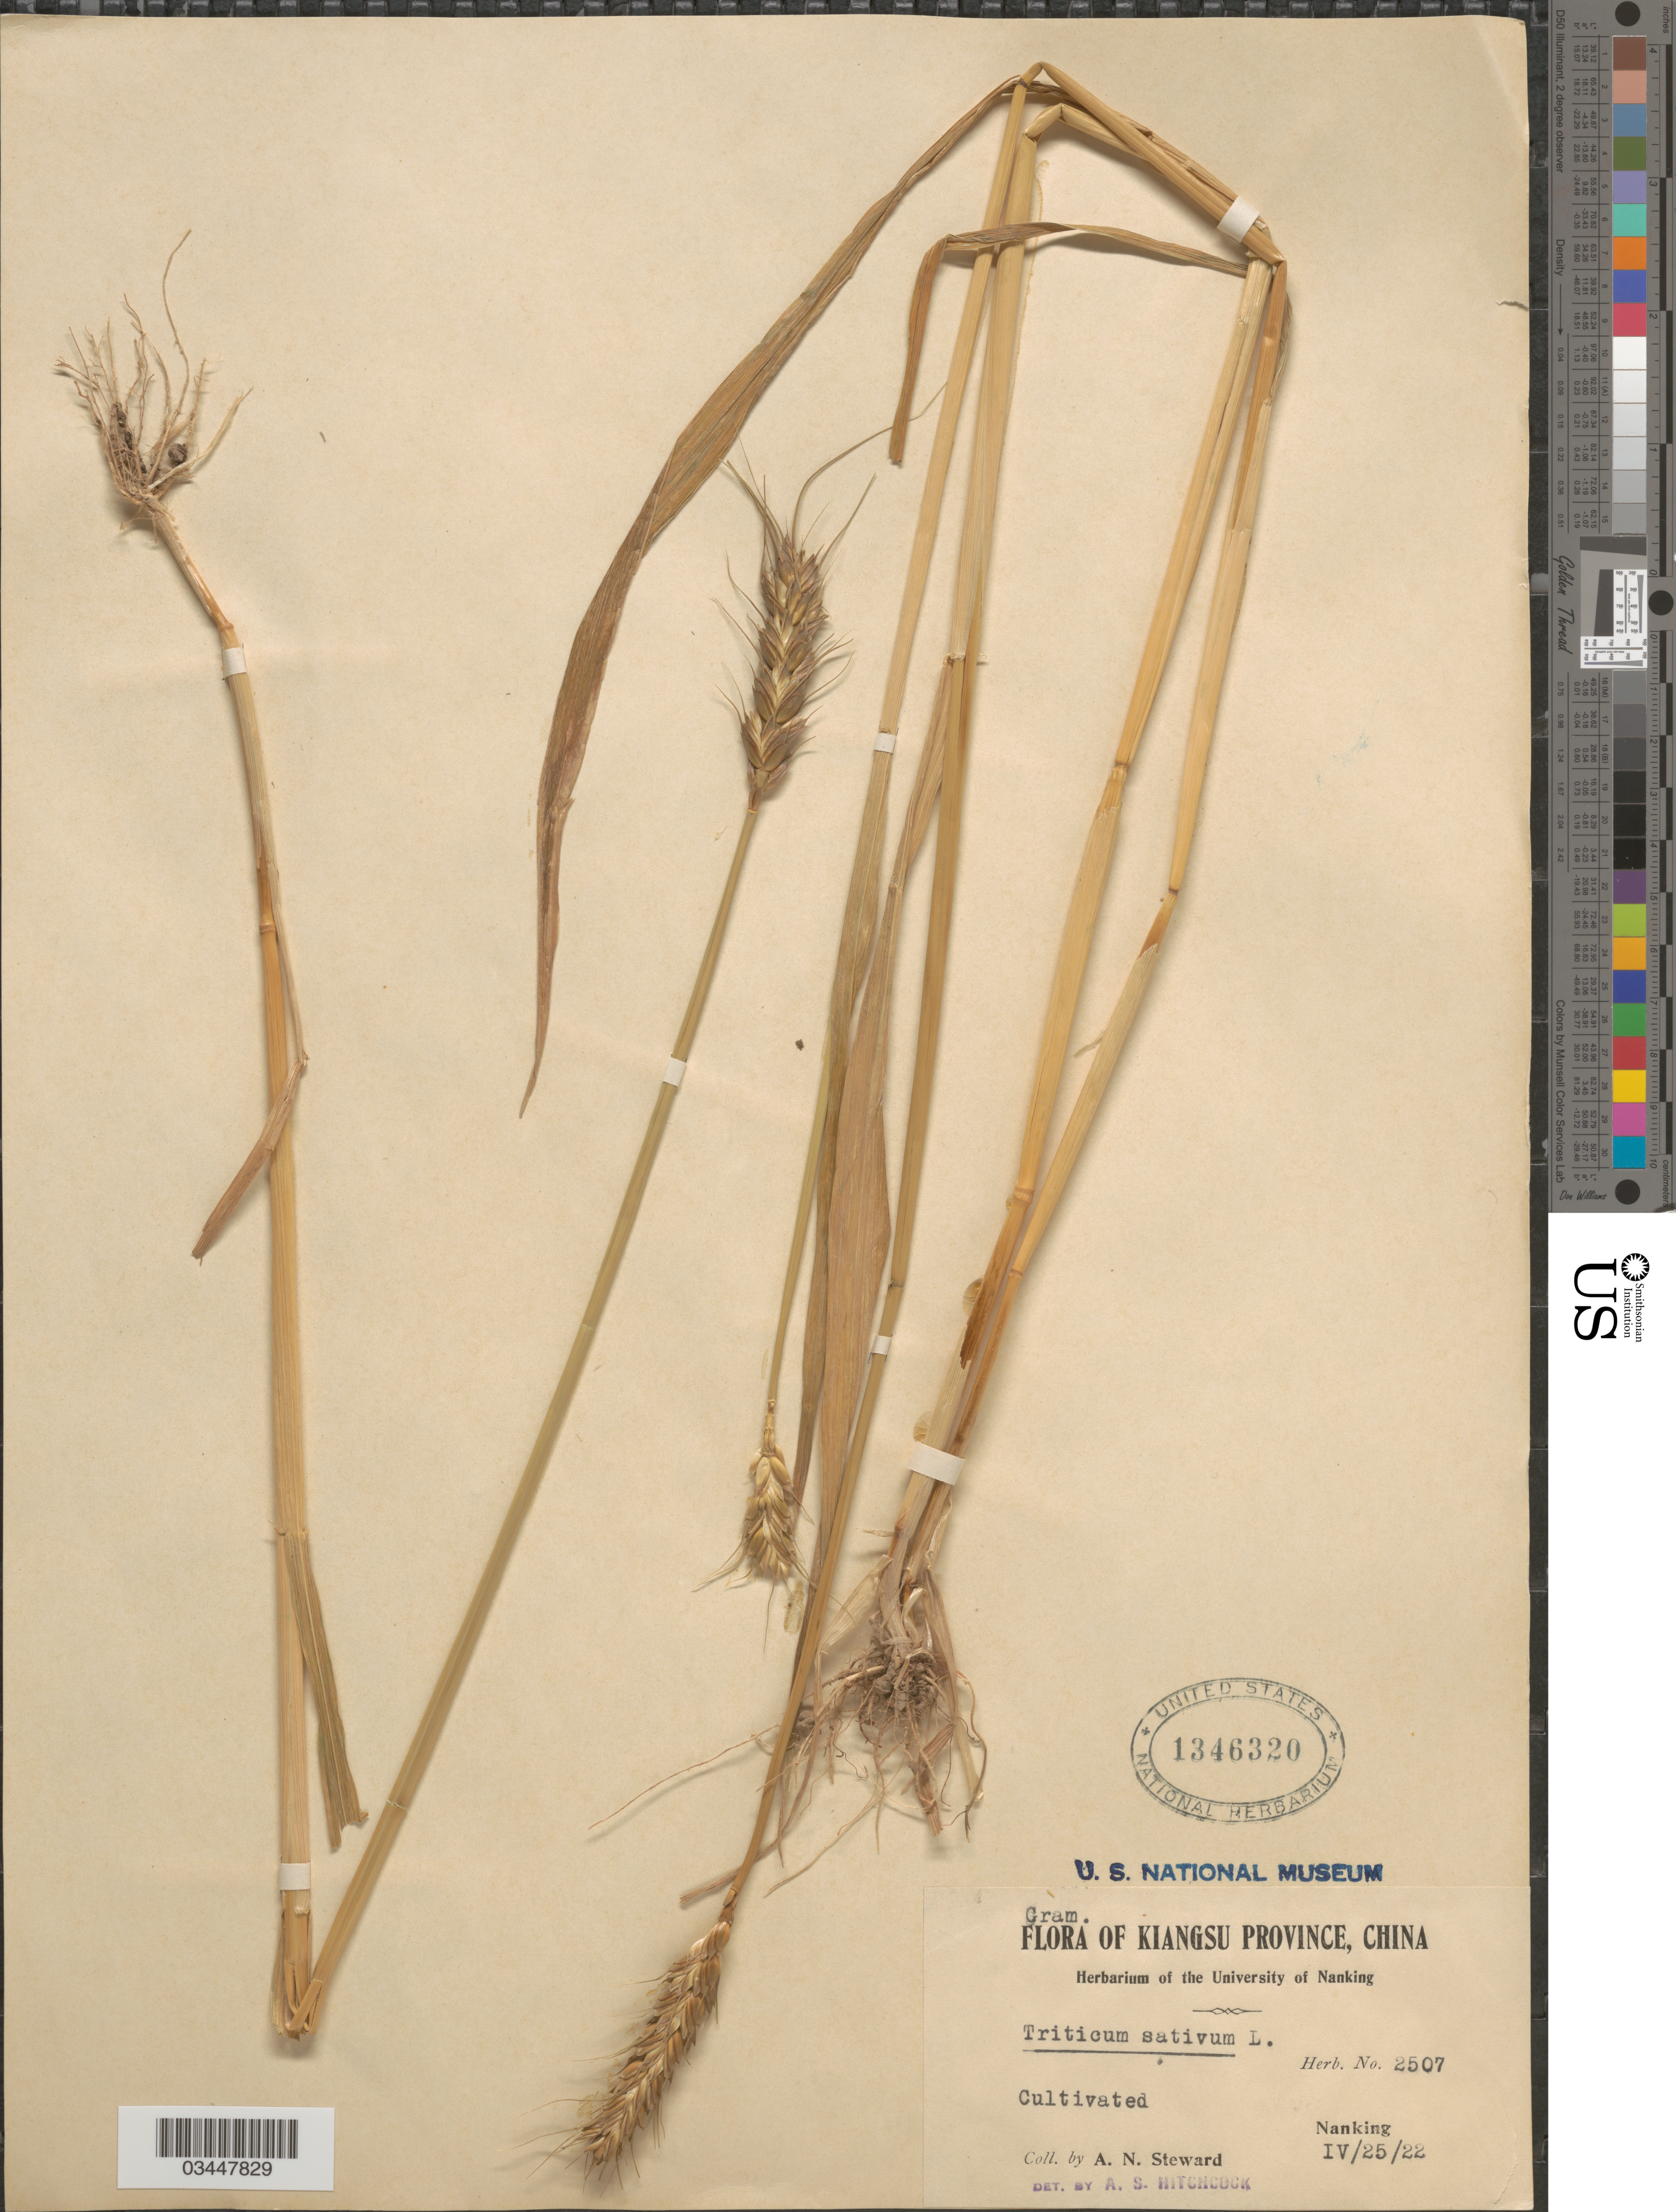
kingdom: Plantae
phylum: Tracheophyta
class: Liliopsida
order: Poales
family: Poaceae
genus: Triticum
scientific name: Triticum aestivum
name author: L.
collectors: A. N. Steward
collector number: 2507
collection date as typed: Transcribed d/m/y: 25/4/22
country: China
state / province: Jiangsu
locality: Kiangsu Province. Cultivated. Nanking.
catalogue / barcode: US 1346320